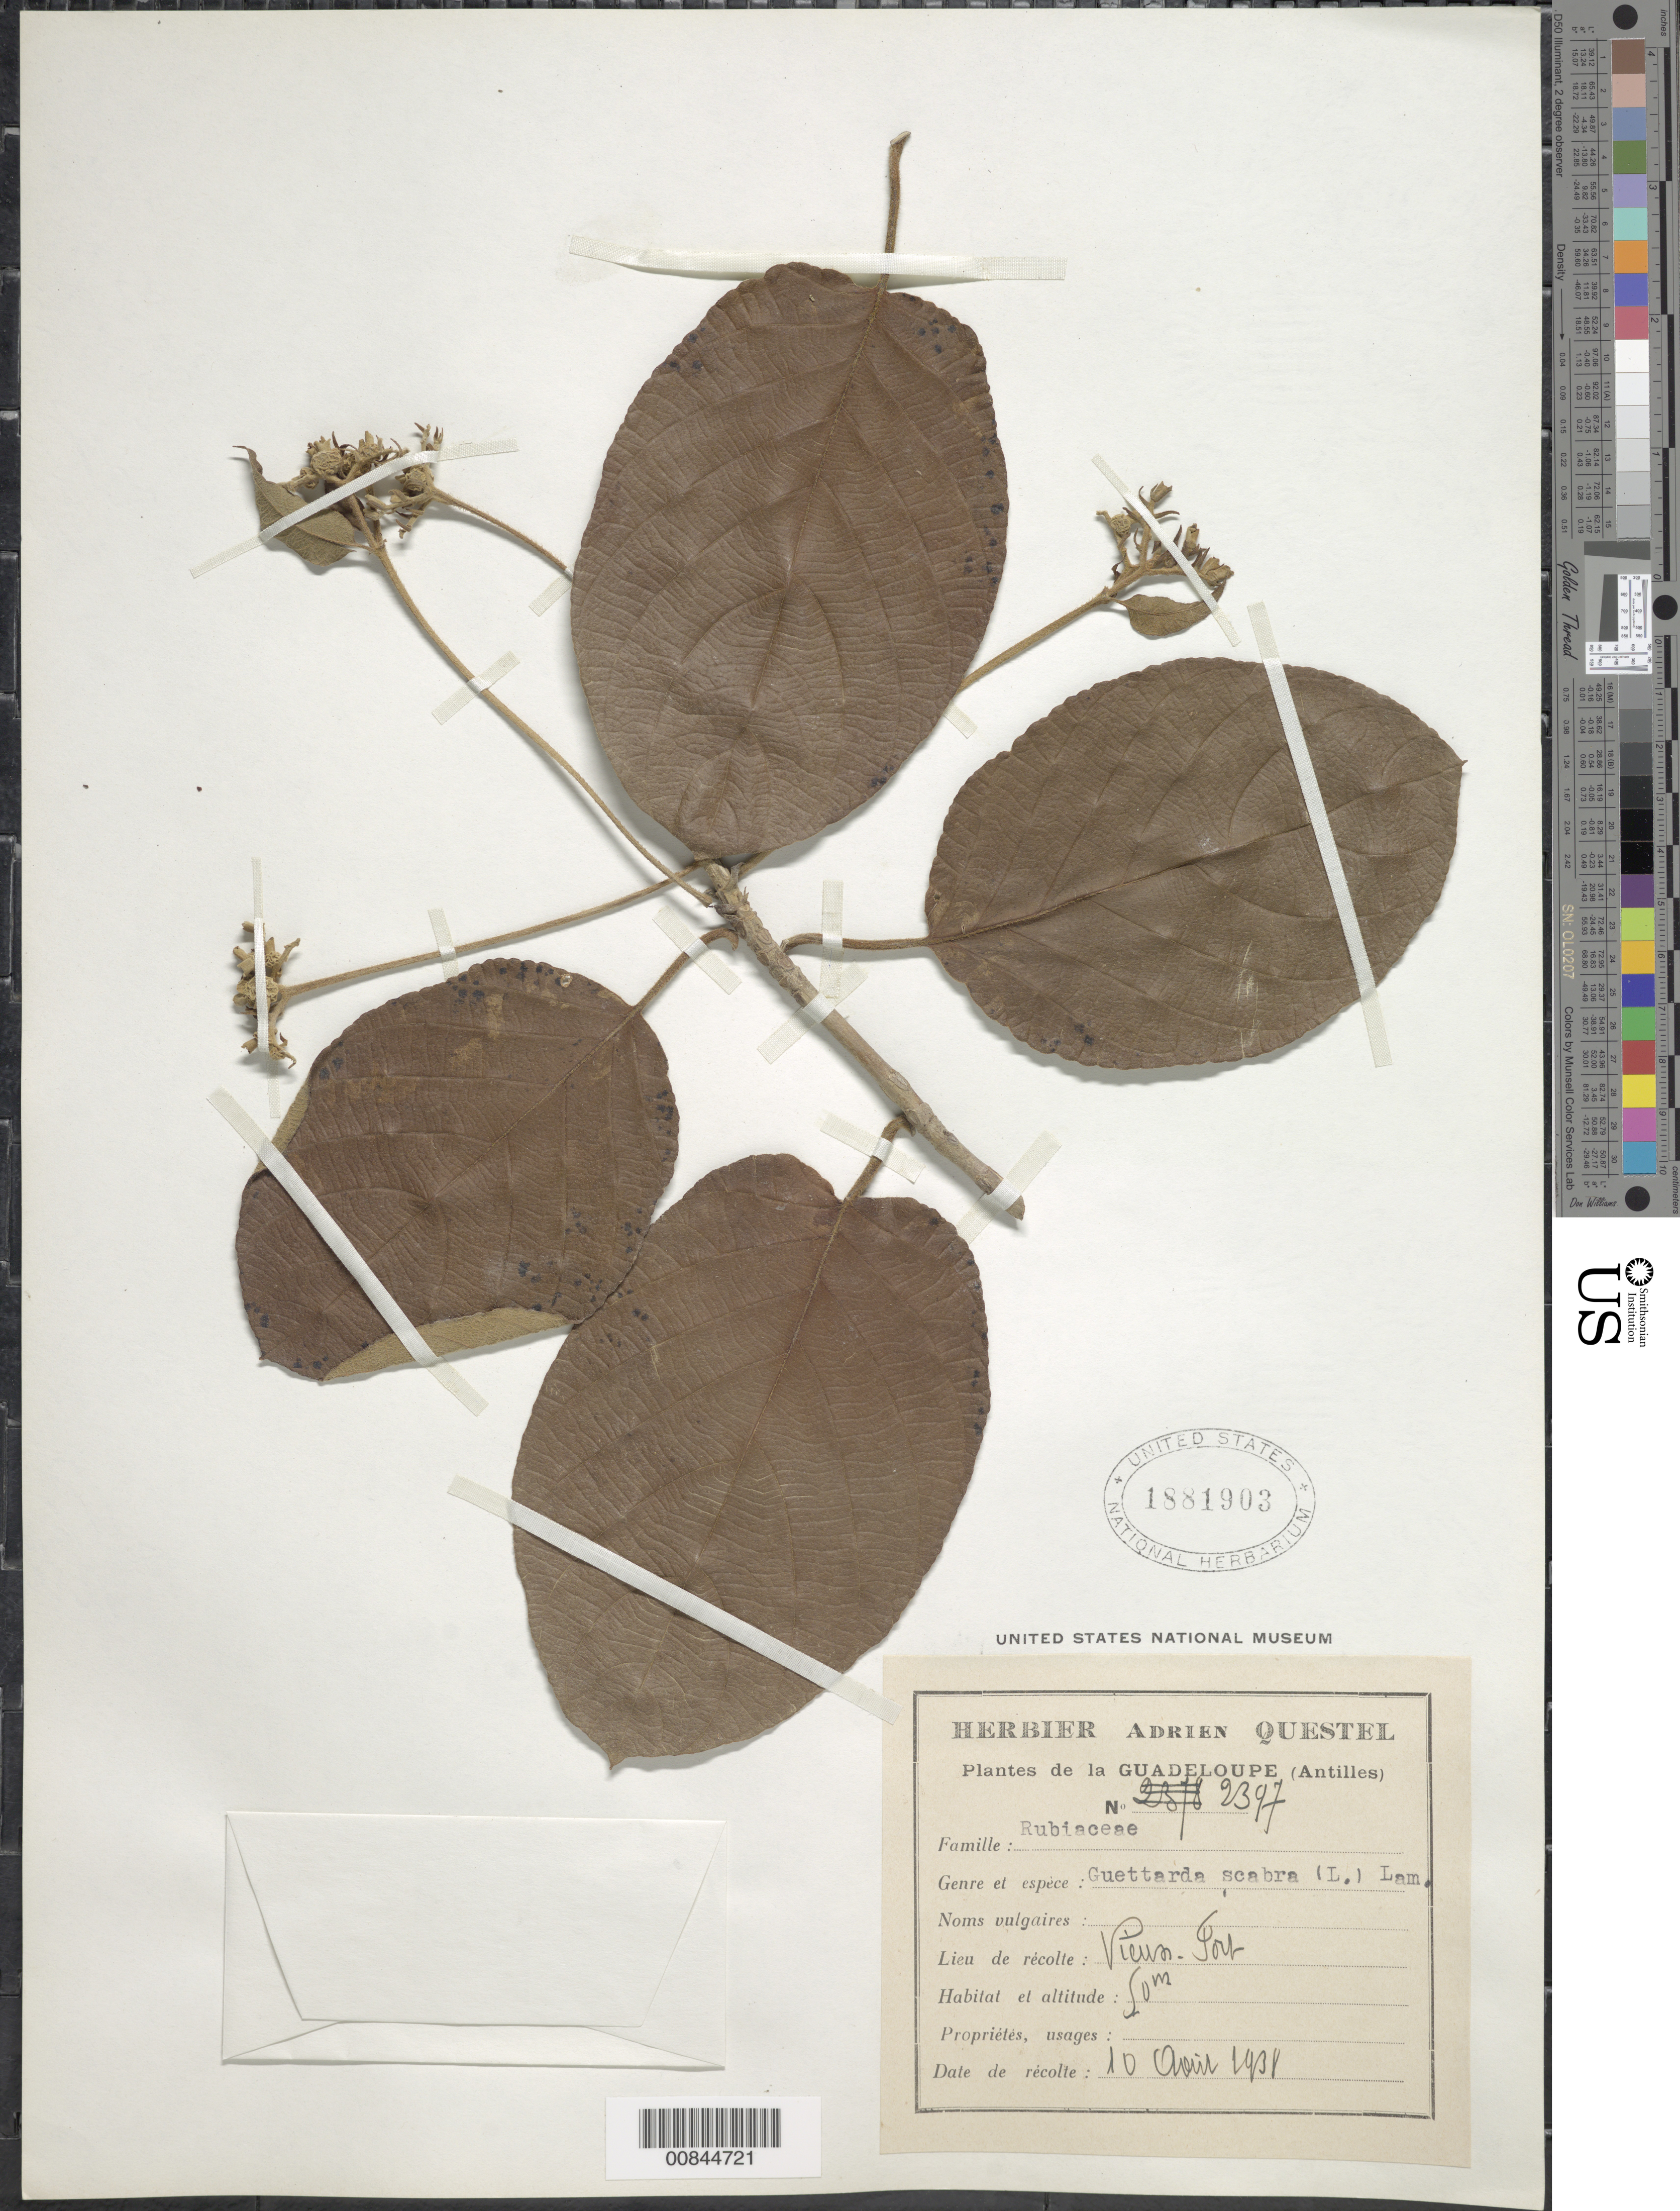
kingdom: Plantae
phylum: Tracheophyta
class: Magnoliopsida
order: Gentianales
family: Rubiaceae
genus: Guettarda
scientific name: Guettarda scabra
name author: (L.) Vent.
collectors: A. Questel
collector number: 2397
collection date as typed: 10 Apr 1938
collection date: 1938-04-10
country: Guadeloupe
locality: Vieun - Fort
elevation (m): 50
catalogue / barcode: US 1881903